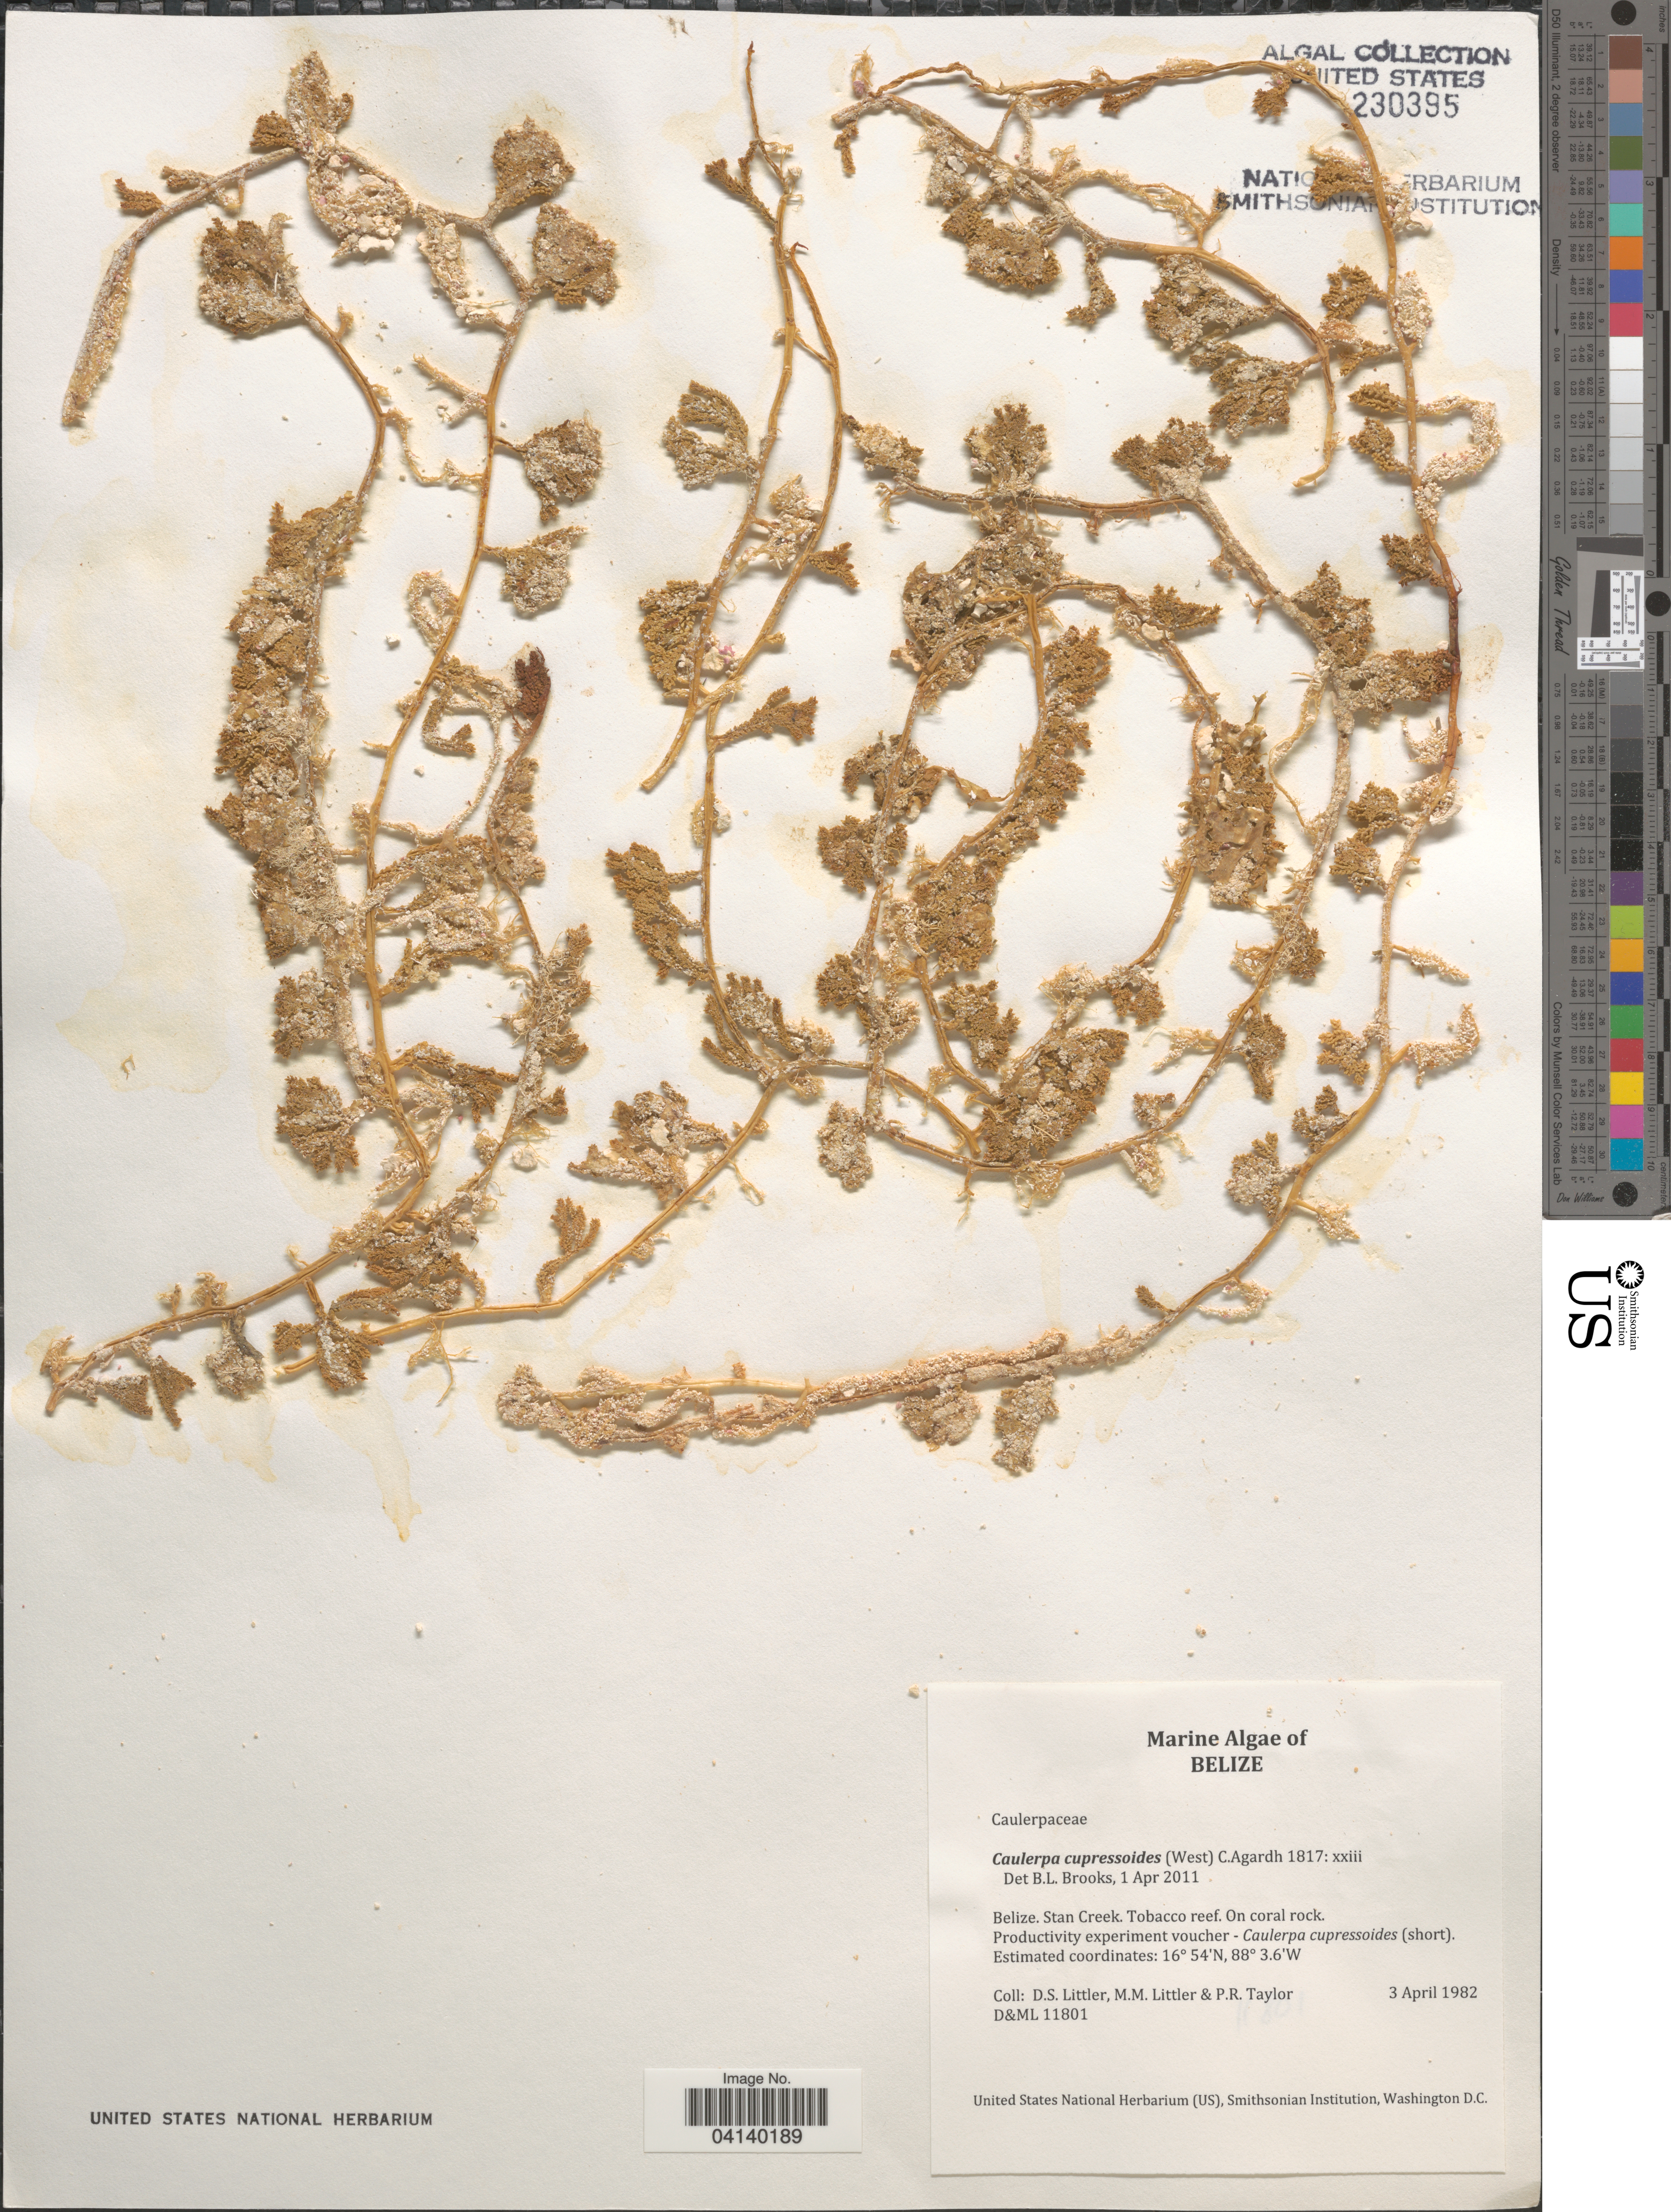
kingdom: Plantae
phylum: Chlorophyta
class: Ulvophyceae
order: Bryopsidales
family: Caulerpaceae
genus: Caulerpa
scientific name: Caulerpa cupressoides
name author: (Vahl) C. Agardh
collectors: D. S. Littler & P. R. Taylor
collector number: D&ML11801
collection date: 1982-04-03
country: Belize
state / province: Stann Creek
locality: Stan Creek. Tobacco reef.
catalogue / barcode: US 230395